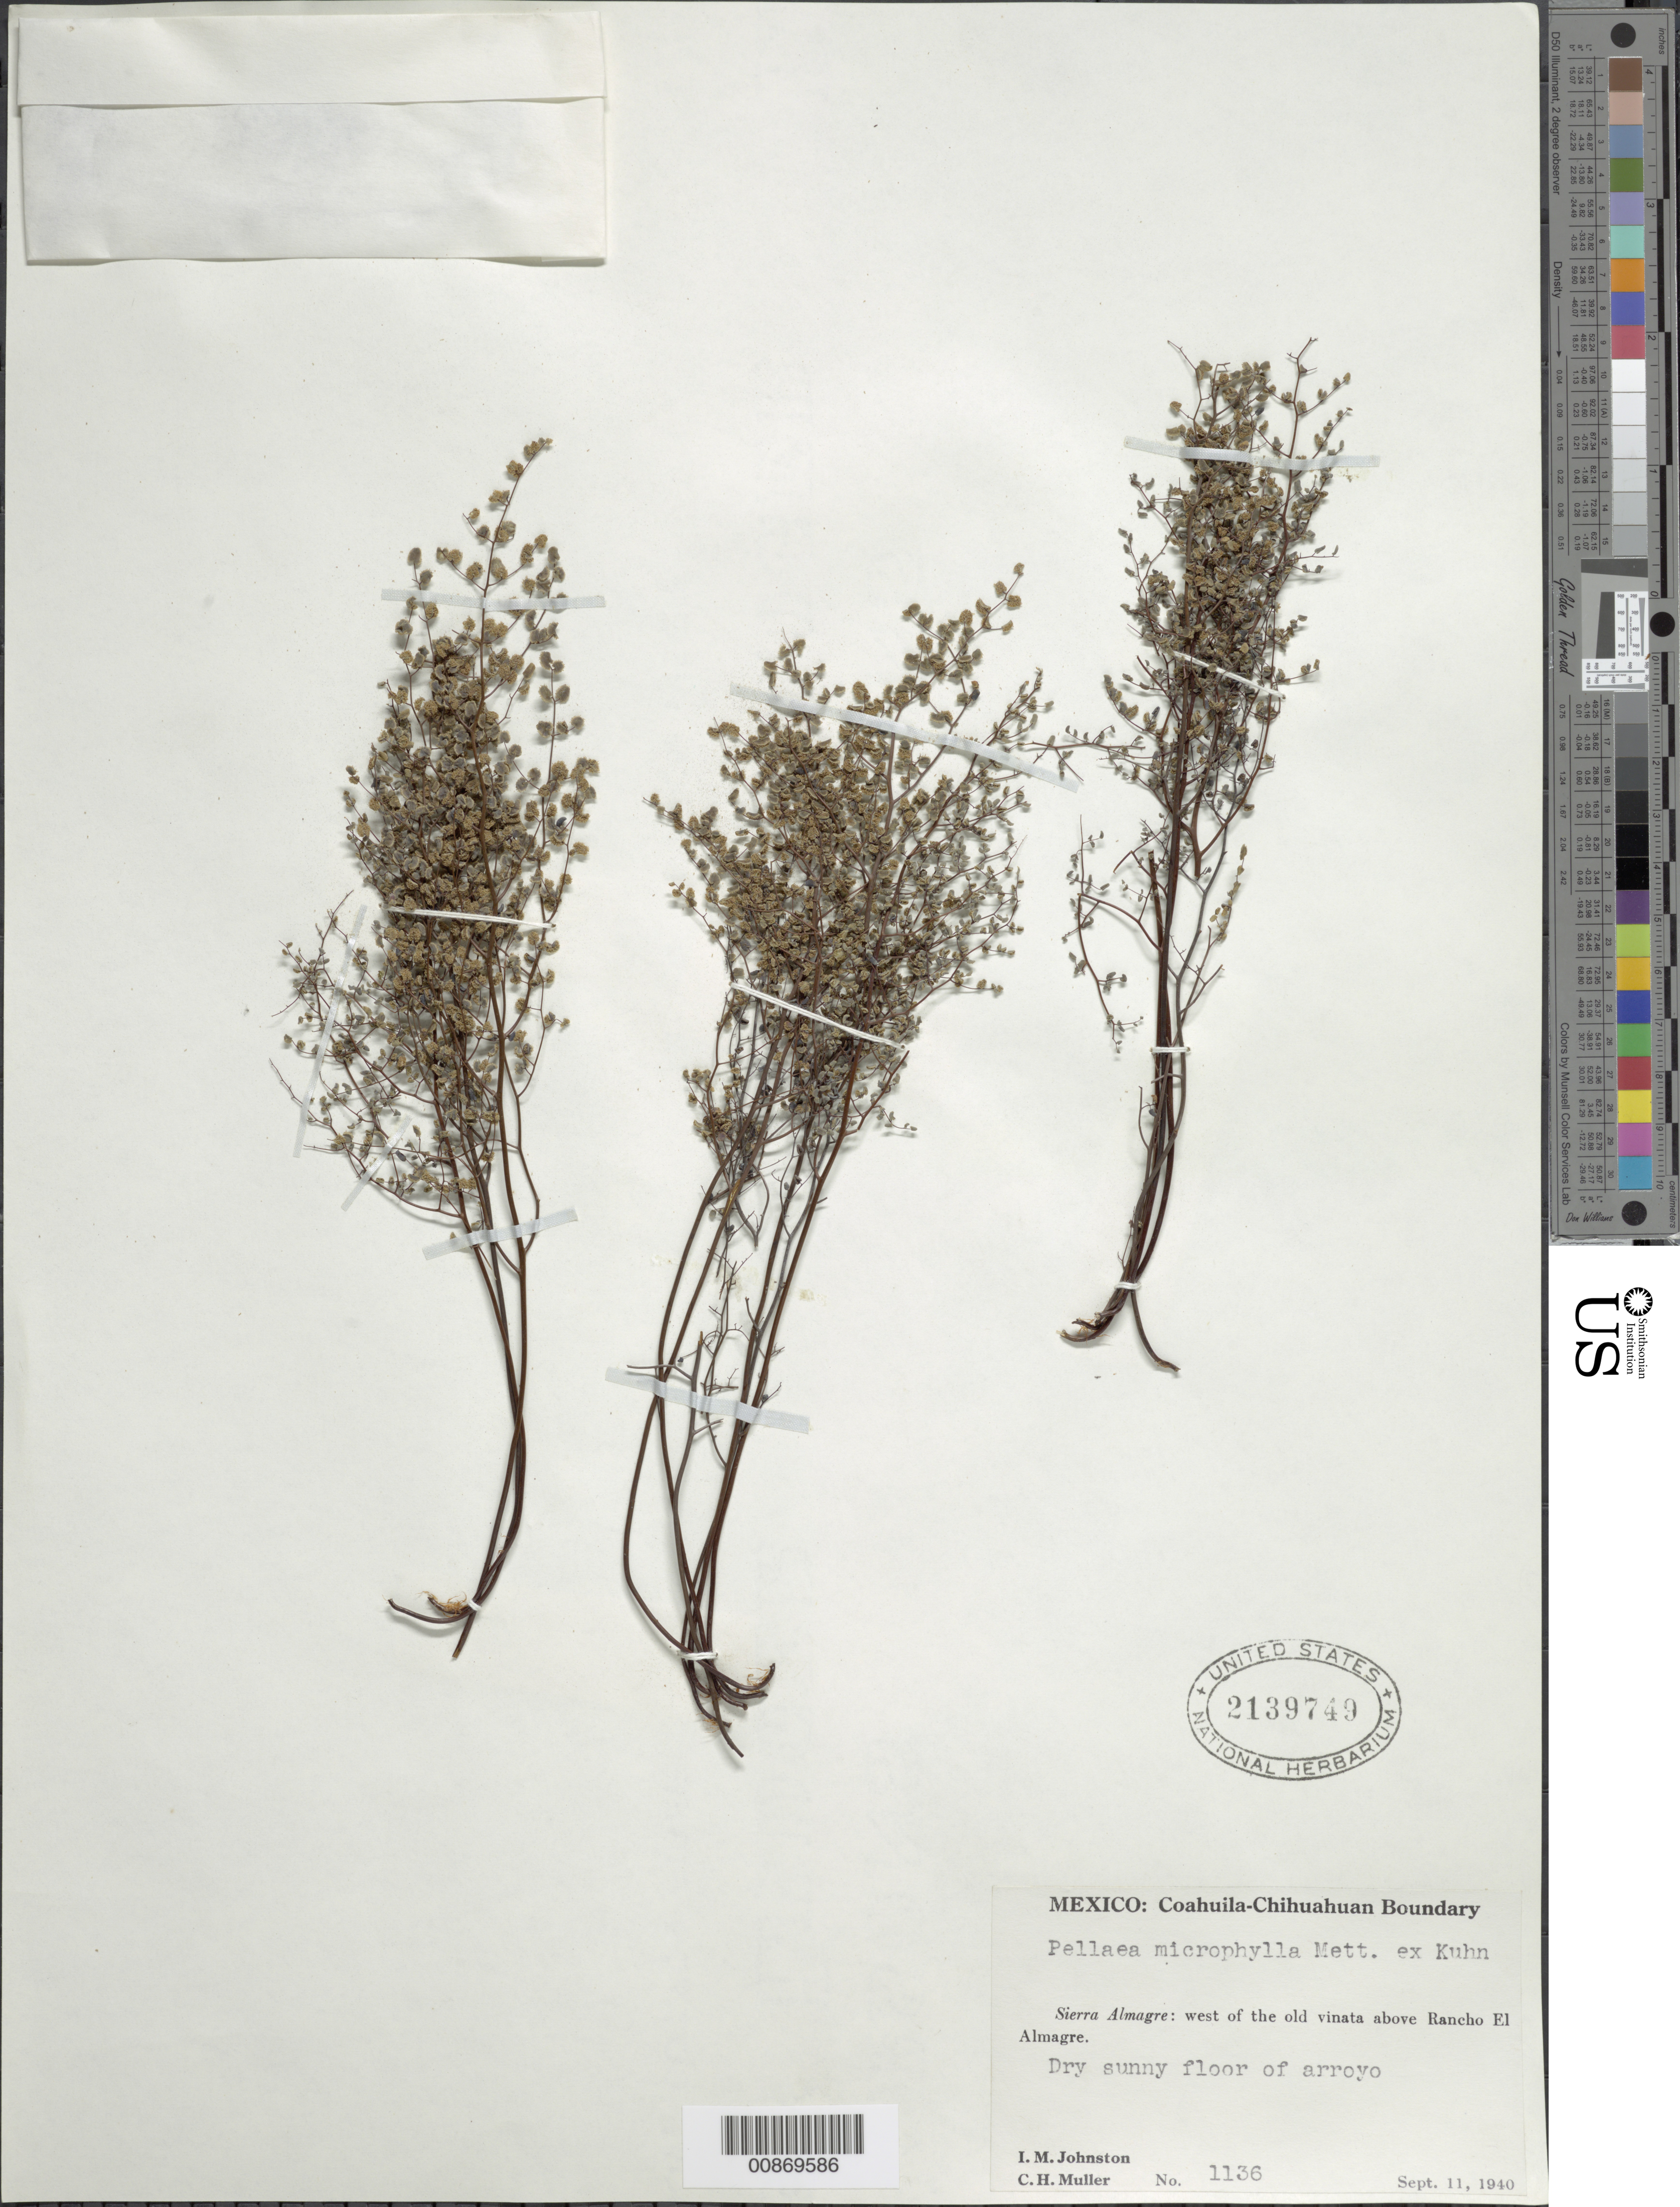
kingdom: Plantae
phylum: Tracheophyta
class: Polypodiopsida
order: Polypodiales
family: Pteridaceae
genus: Argyrochosma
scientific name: Argyrochosma microphylla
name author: (Mett. ex Kuhn) Windham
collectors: I.M. Johnston & C. H. Muller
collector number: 1136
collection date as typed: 11 Sep 1940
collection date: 1940-09-11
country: Mexico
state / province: Chihuahua / Coahuila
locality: Coahuila-Chihuahuan Boundary. Sierra Almagre: west of the old vinata above Rancho El Almagre.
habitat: Dry sunny floor of arroyo.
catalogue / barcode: US 2139749